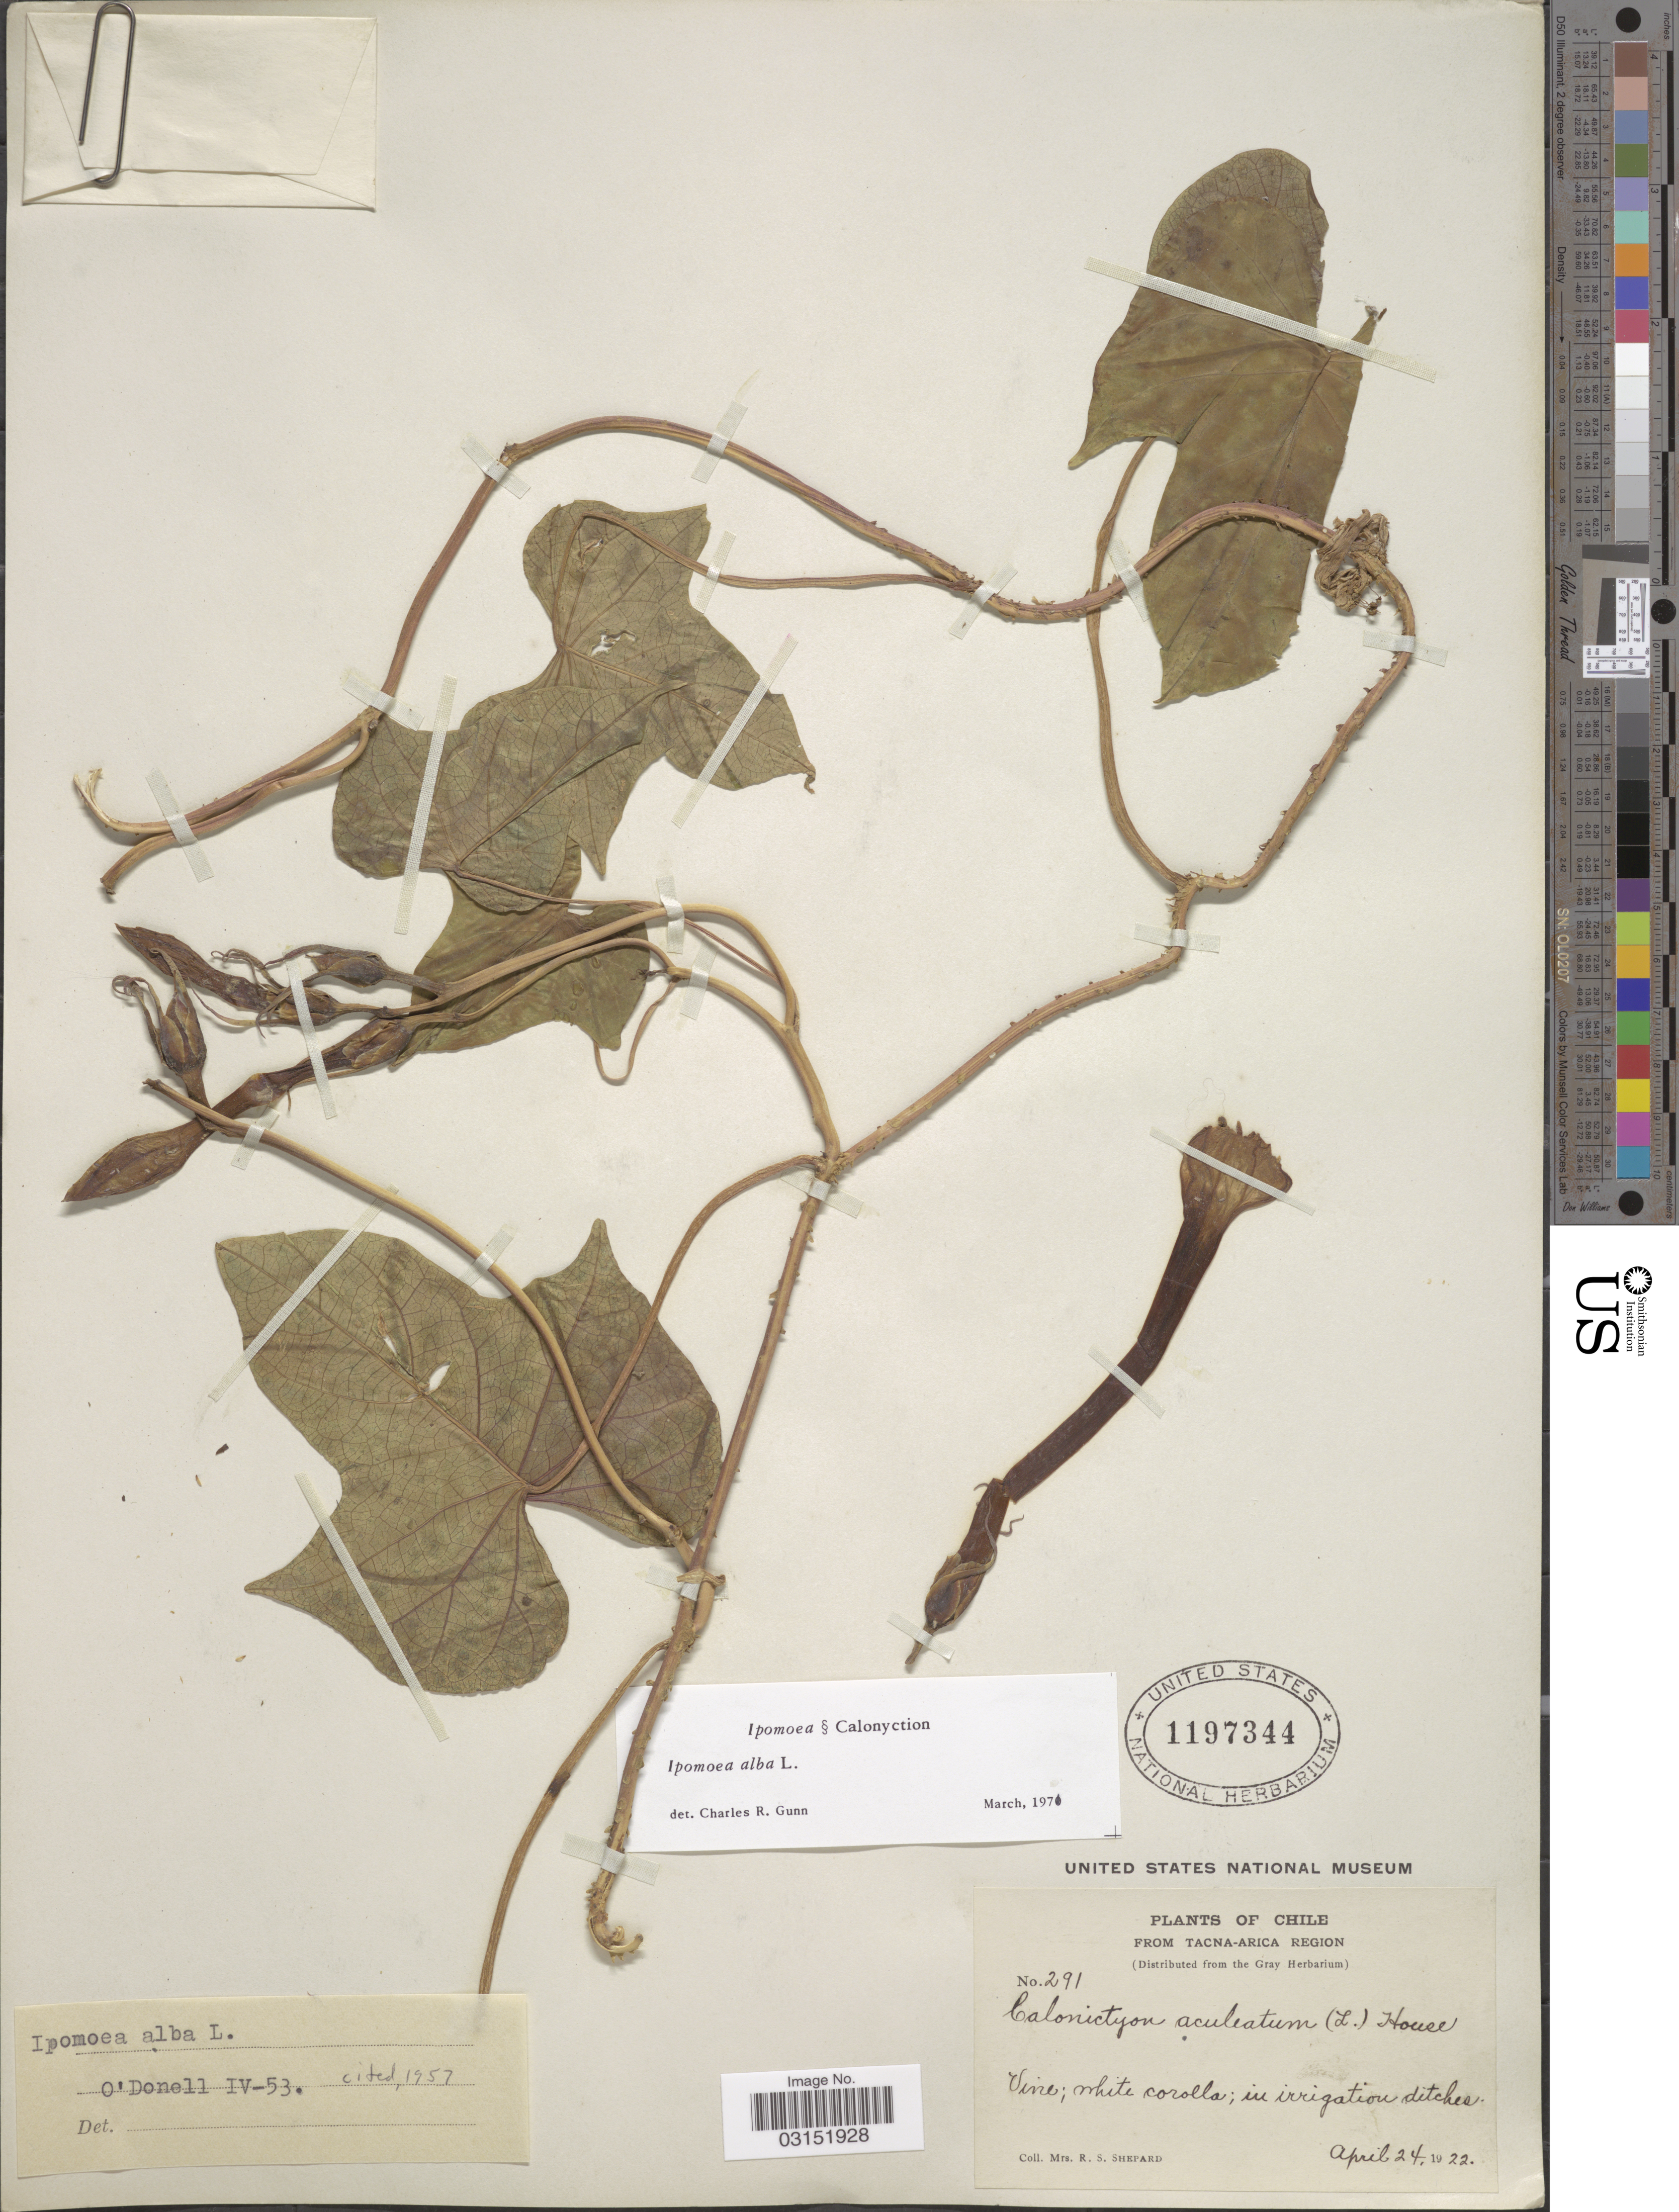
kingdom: Plantae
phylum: Tracheophyta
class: Magnoliopsida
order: Solanales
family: Convolvulaceae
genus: Ipomoea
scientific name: Ipomoea alba L.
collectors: R. Shepard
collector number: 291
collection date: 1922-04-24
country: Chile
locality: Tacna-Arica Region.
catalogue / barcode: US 1197344